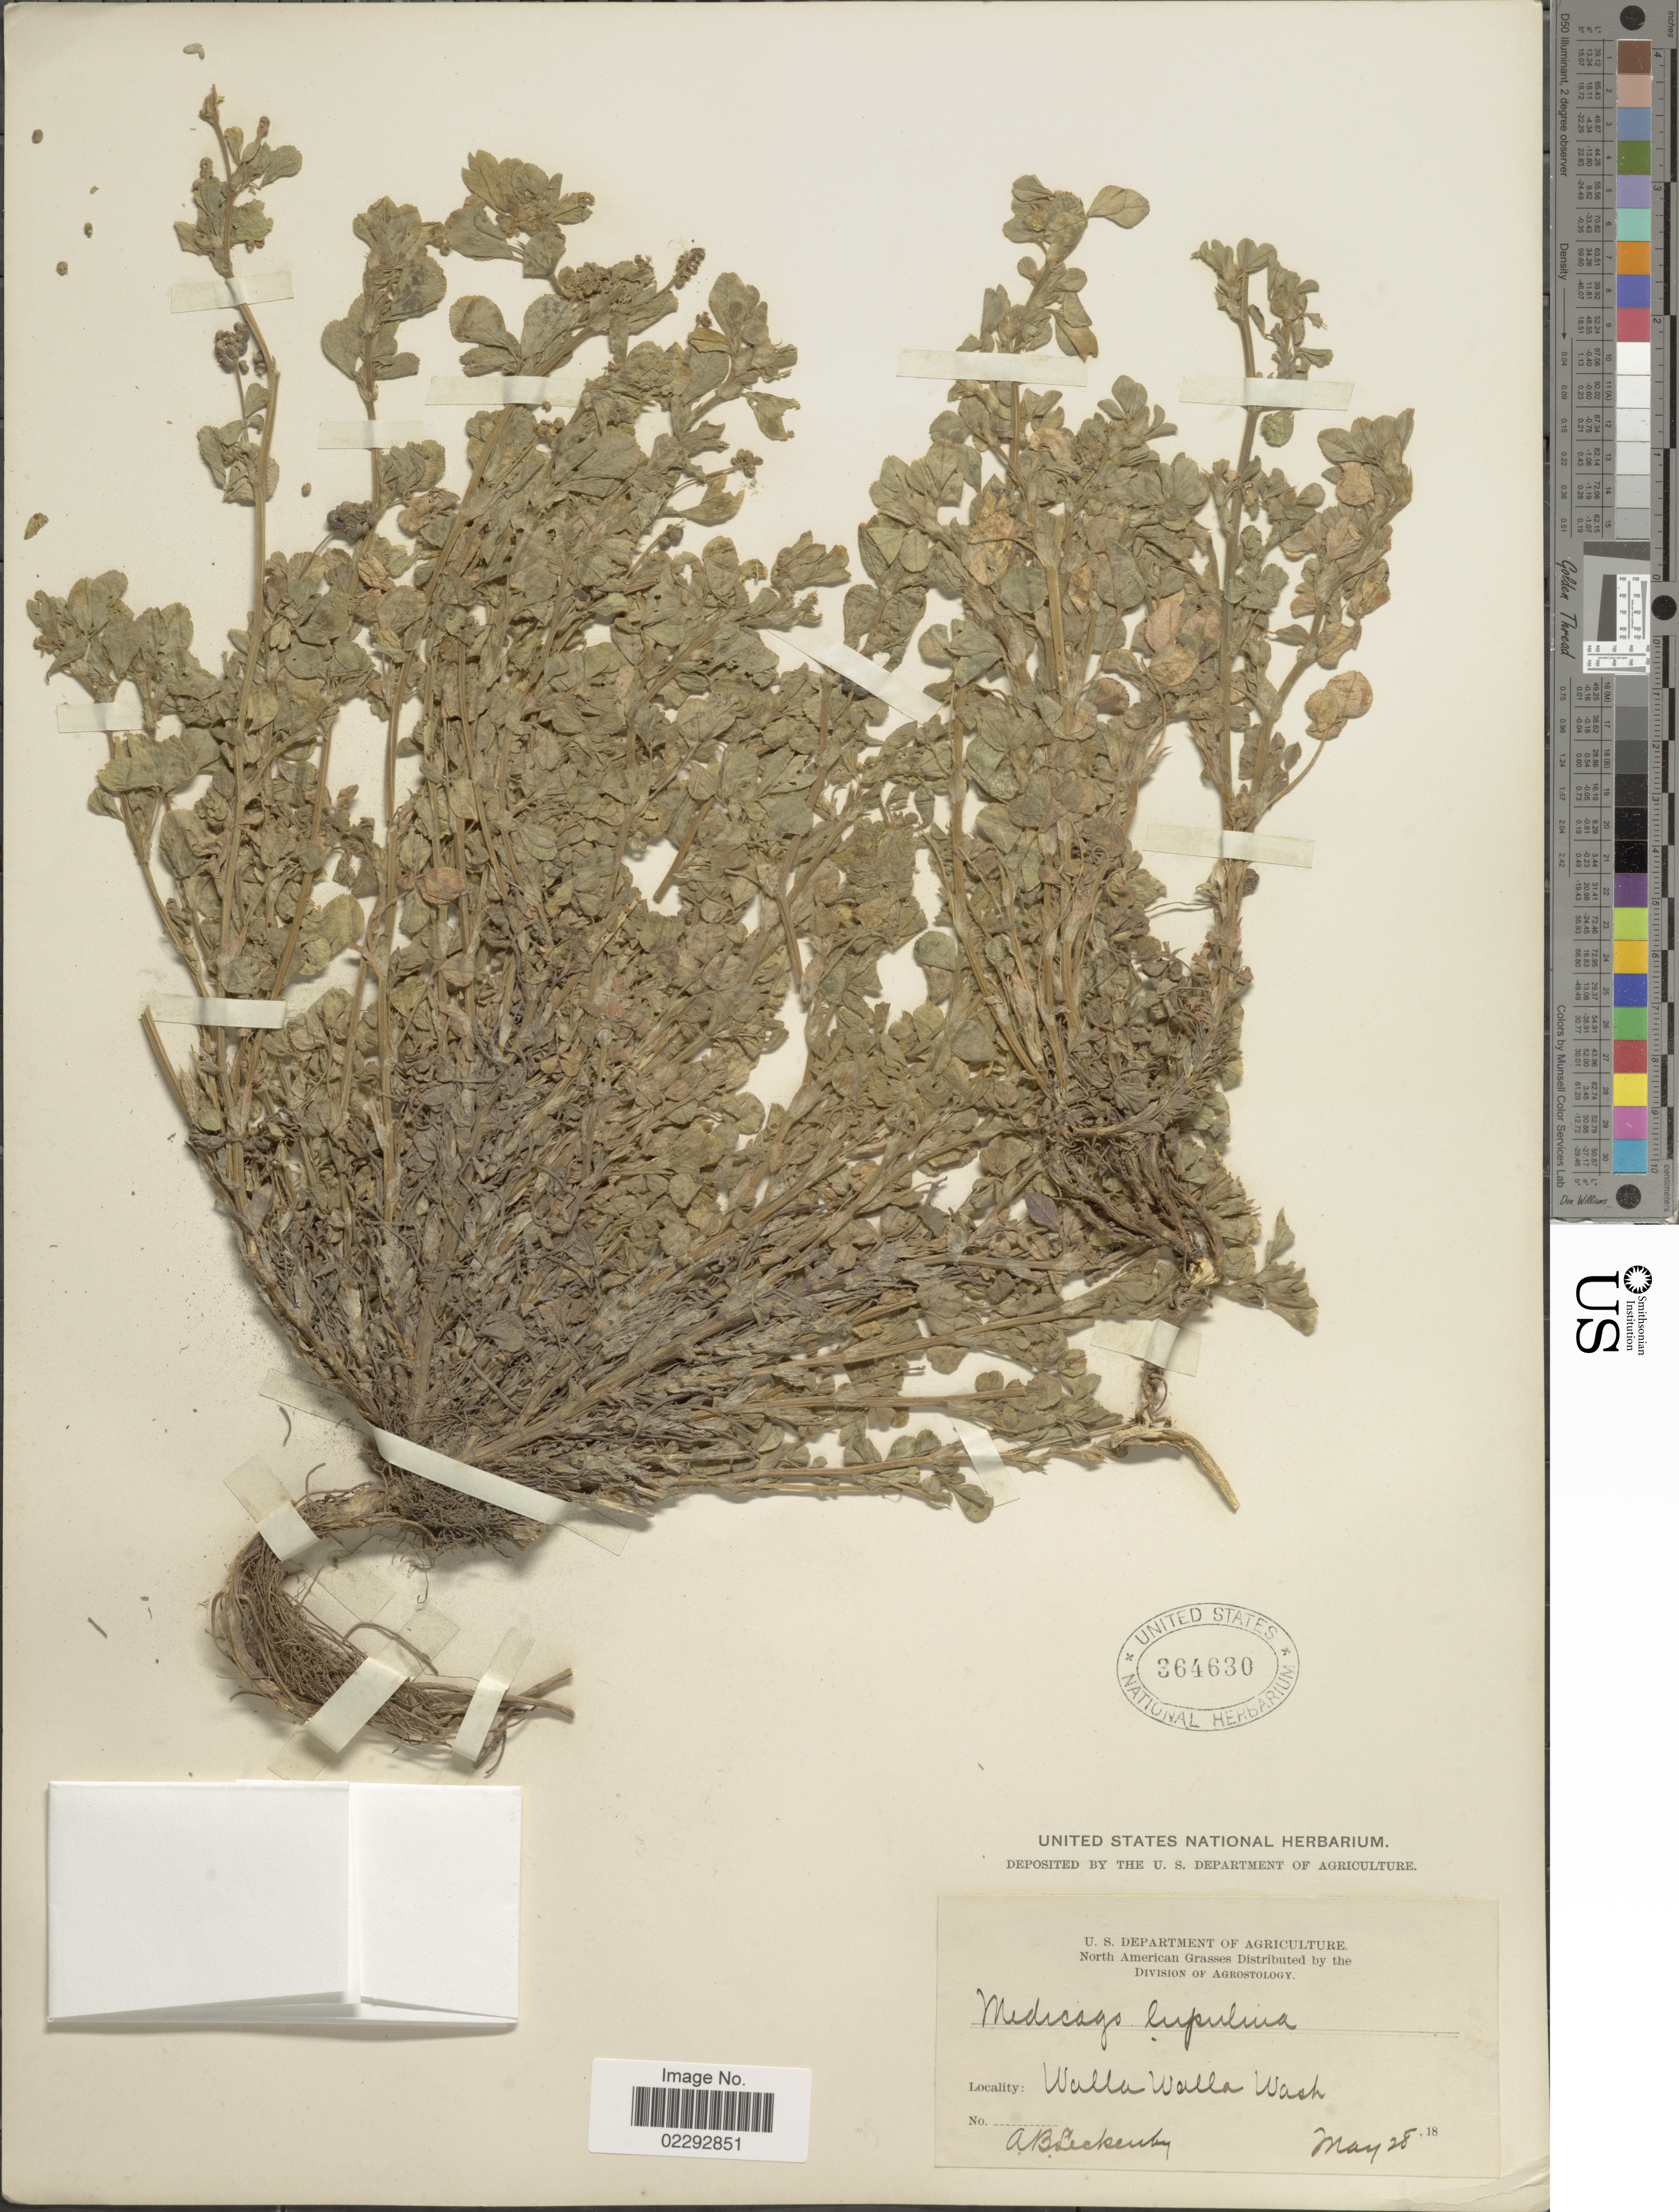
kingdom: Plantae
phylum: Tracheophyta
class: Magnoliopsida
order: Fabales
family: Fabaceae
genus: Medicago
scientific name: Medicago lupulina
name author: L.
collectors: A. Leckenby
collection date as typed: Transcribed d/m/y: 28/5/18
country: United States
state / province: Washington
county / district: Walla Walla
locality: Walla Walla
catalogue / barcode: US 364630